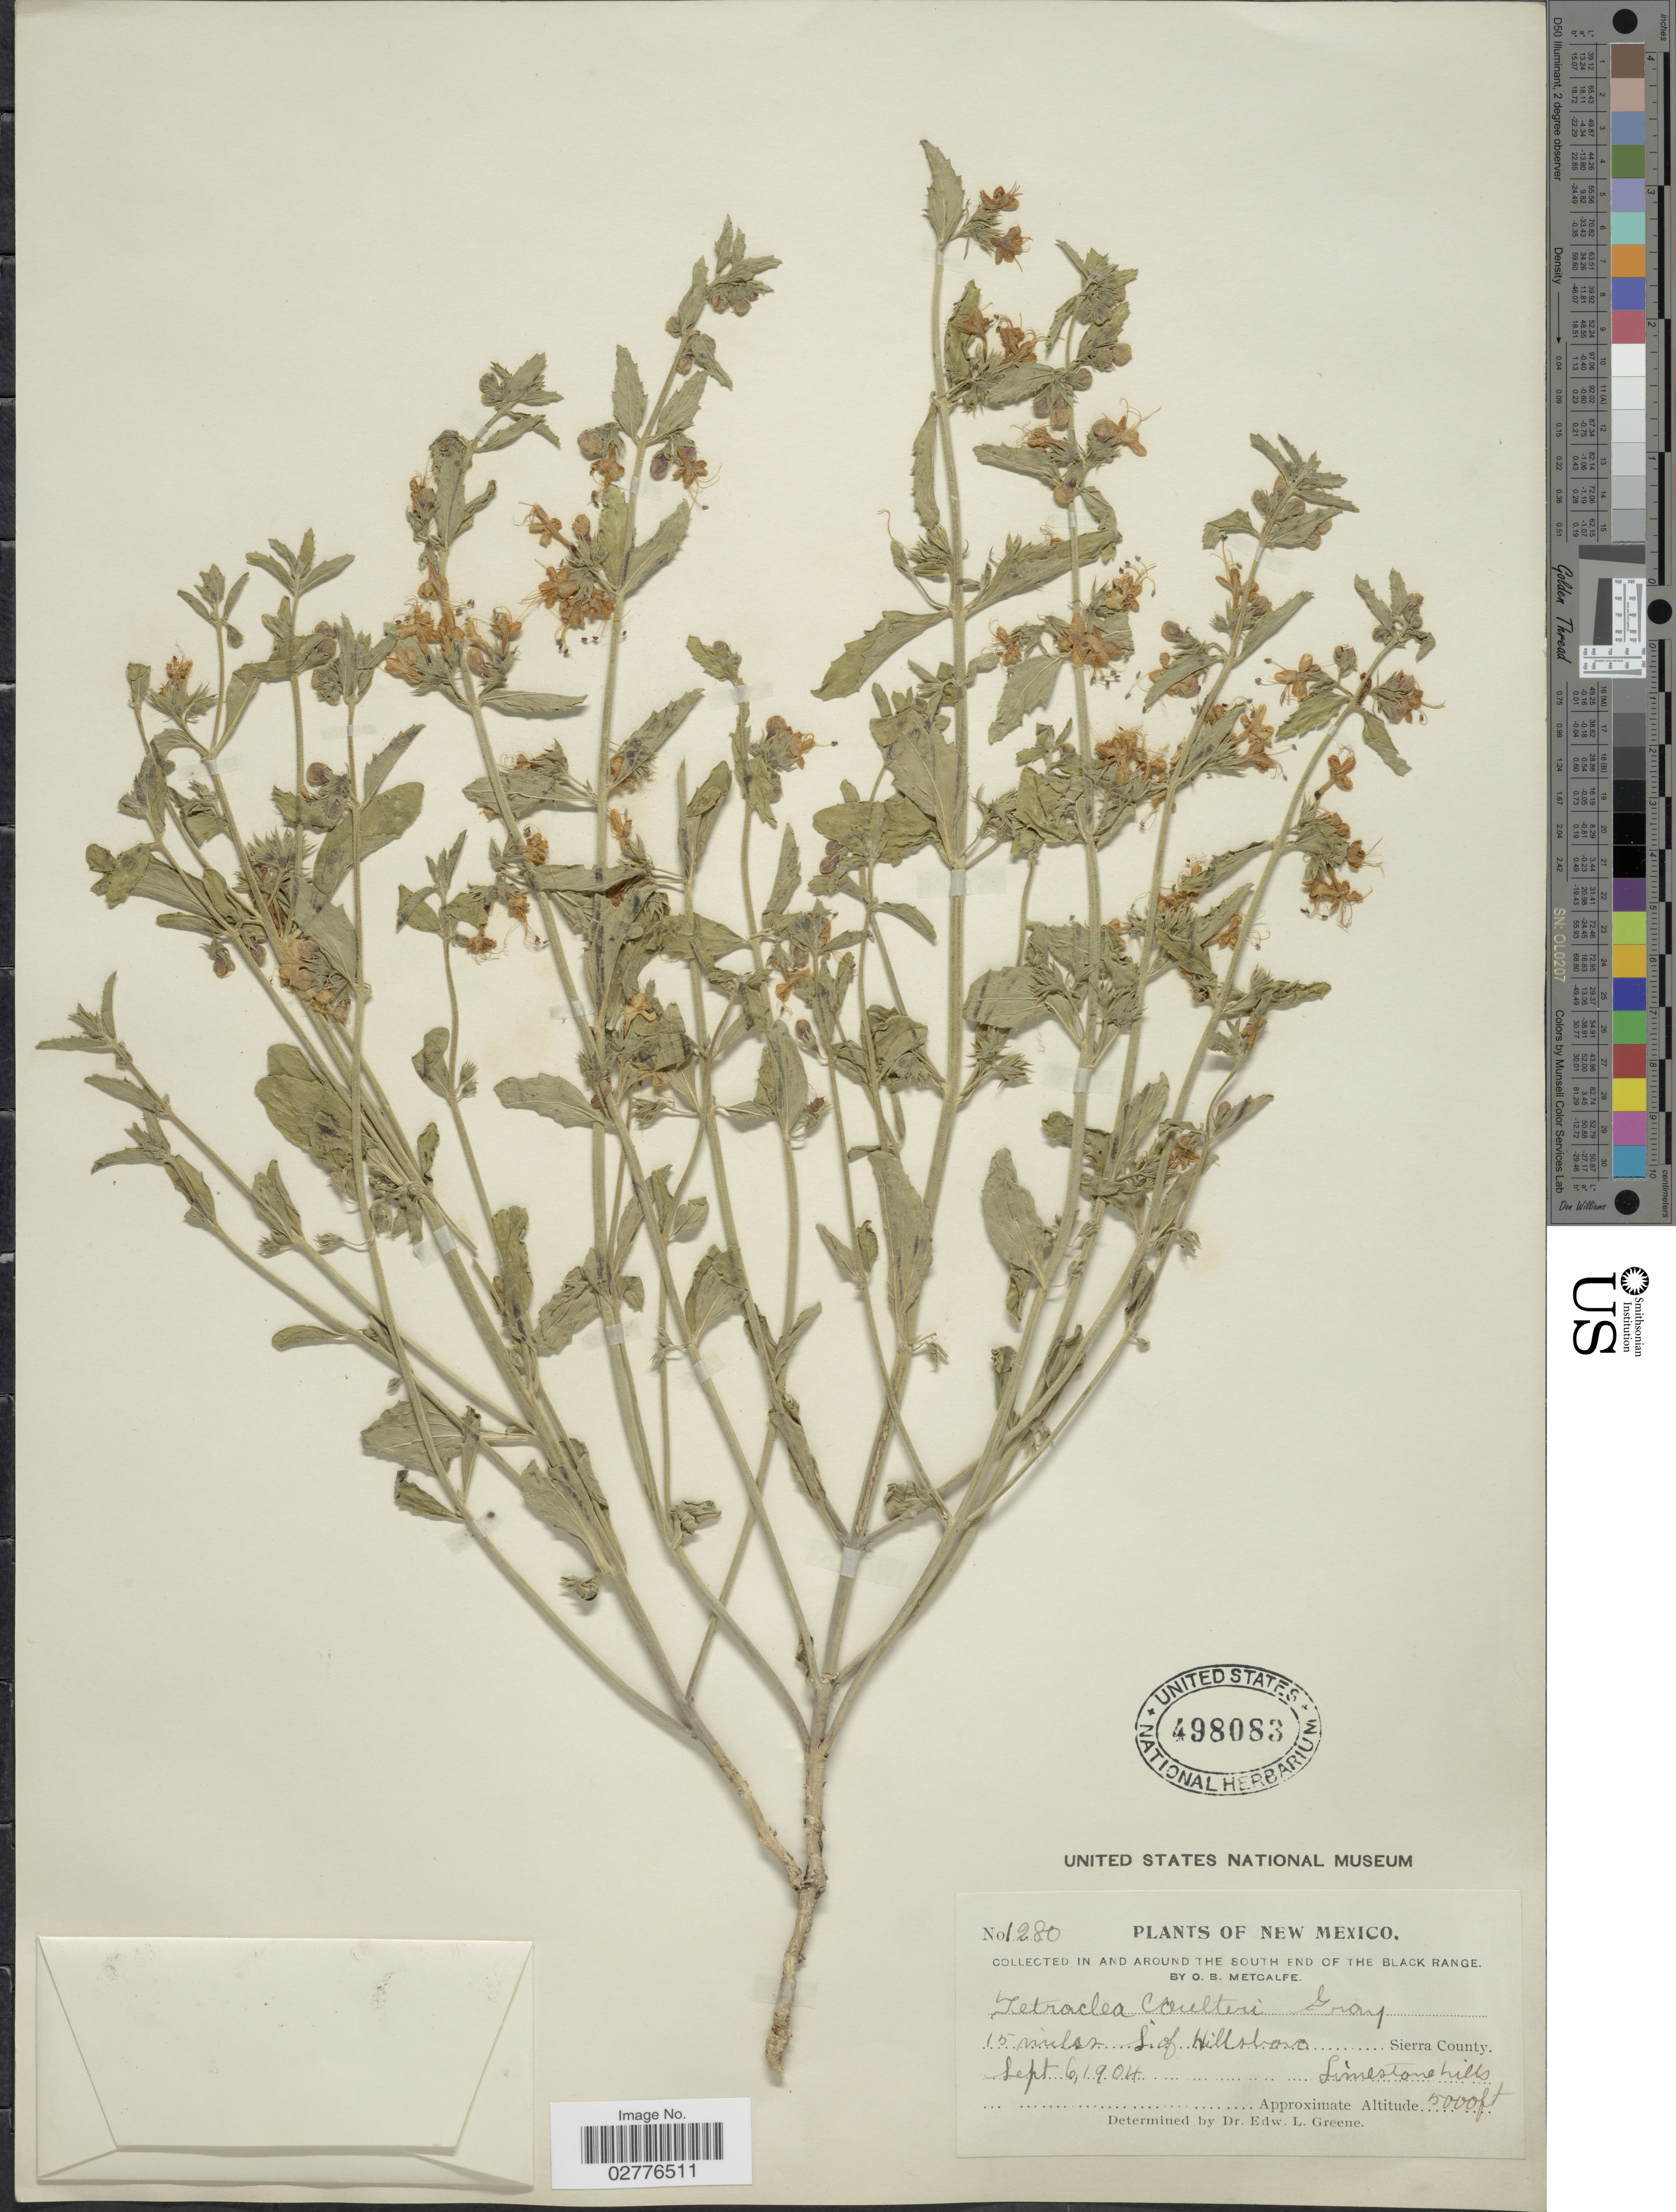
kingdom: Plantae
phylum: Tracheophyta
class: Magnoliopsida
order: Lamiales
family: Lamiaceae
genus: Tetraclea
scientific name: Tetraclea coulteri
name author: A. Gray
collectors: O. B. Metcalfe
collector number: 1280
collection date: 1904-09-06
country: United States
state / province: New Mexico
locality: In and around the south end of the Black Range. 15 miles S. of Hillsboro, Sierra County, Limestone hills.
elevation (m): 1524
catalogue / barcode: US 498083